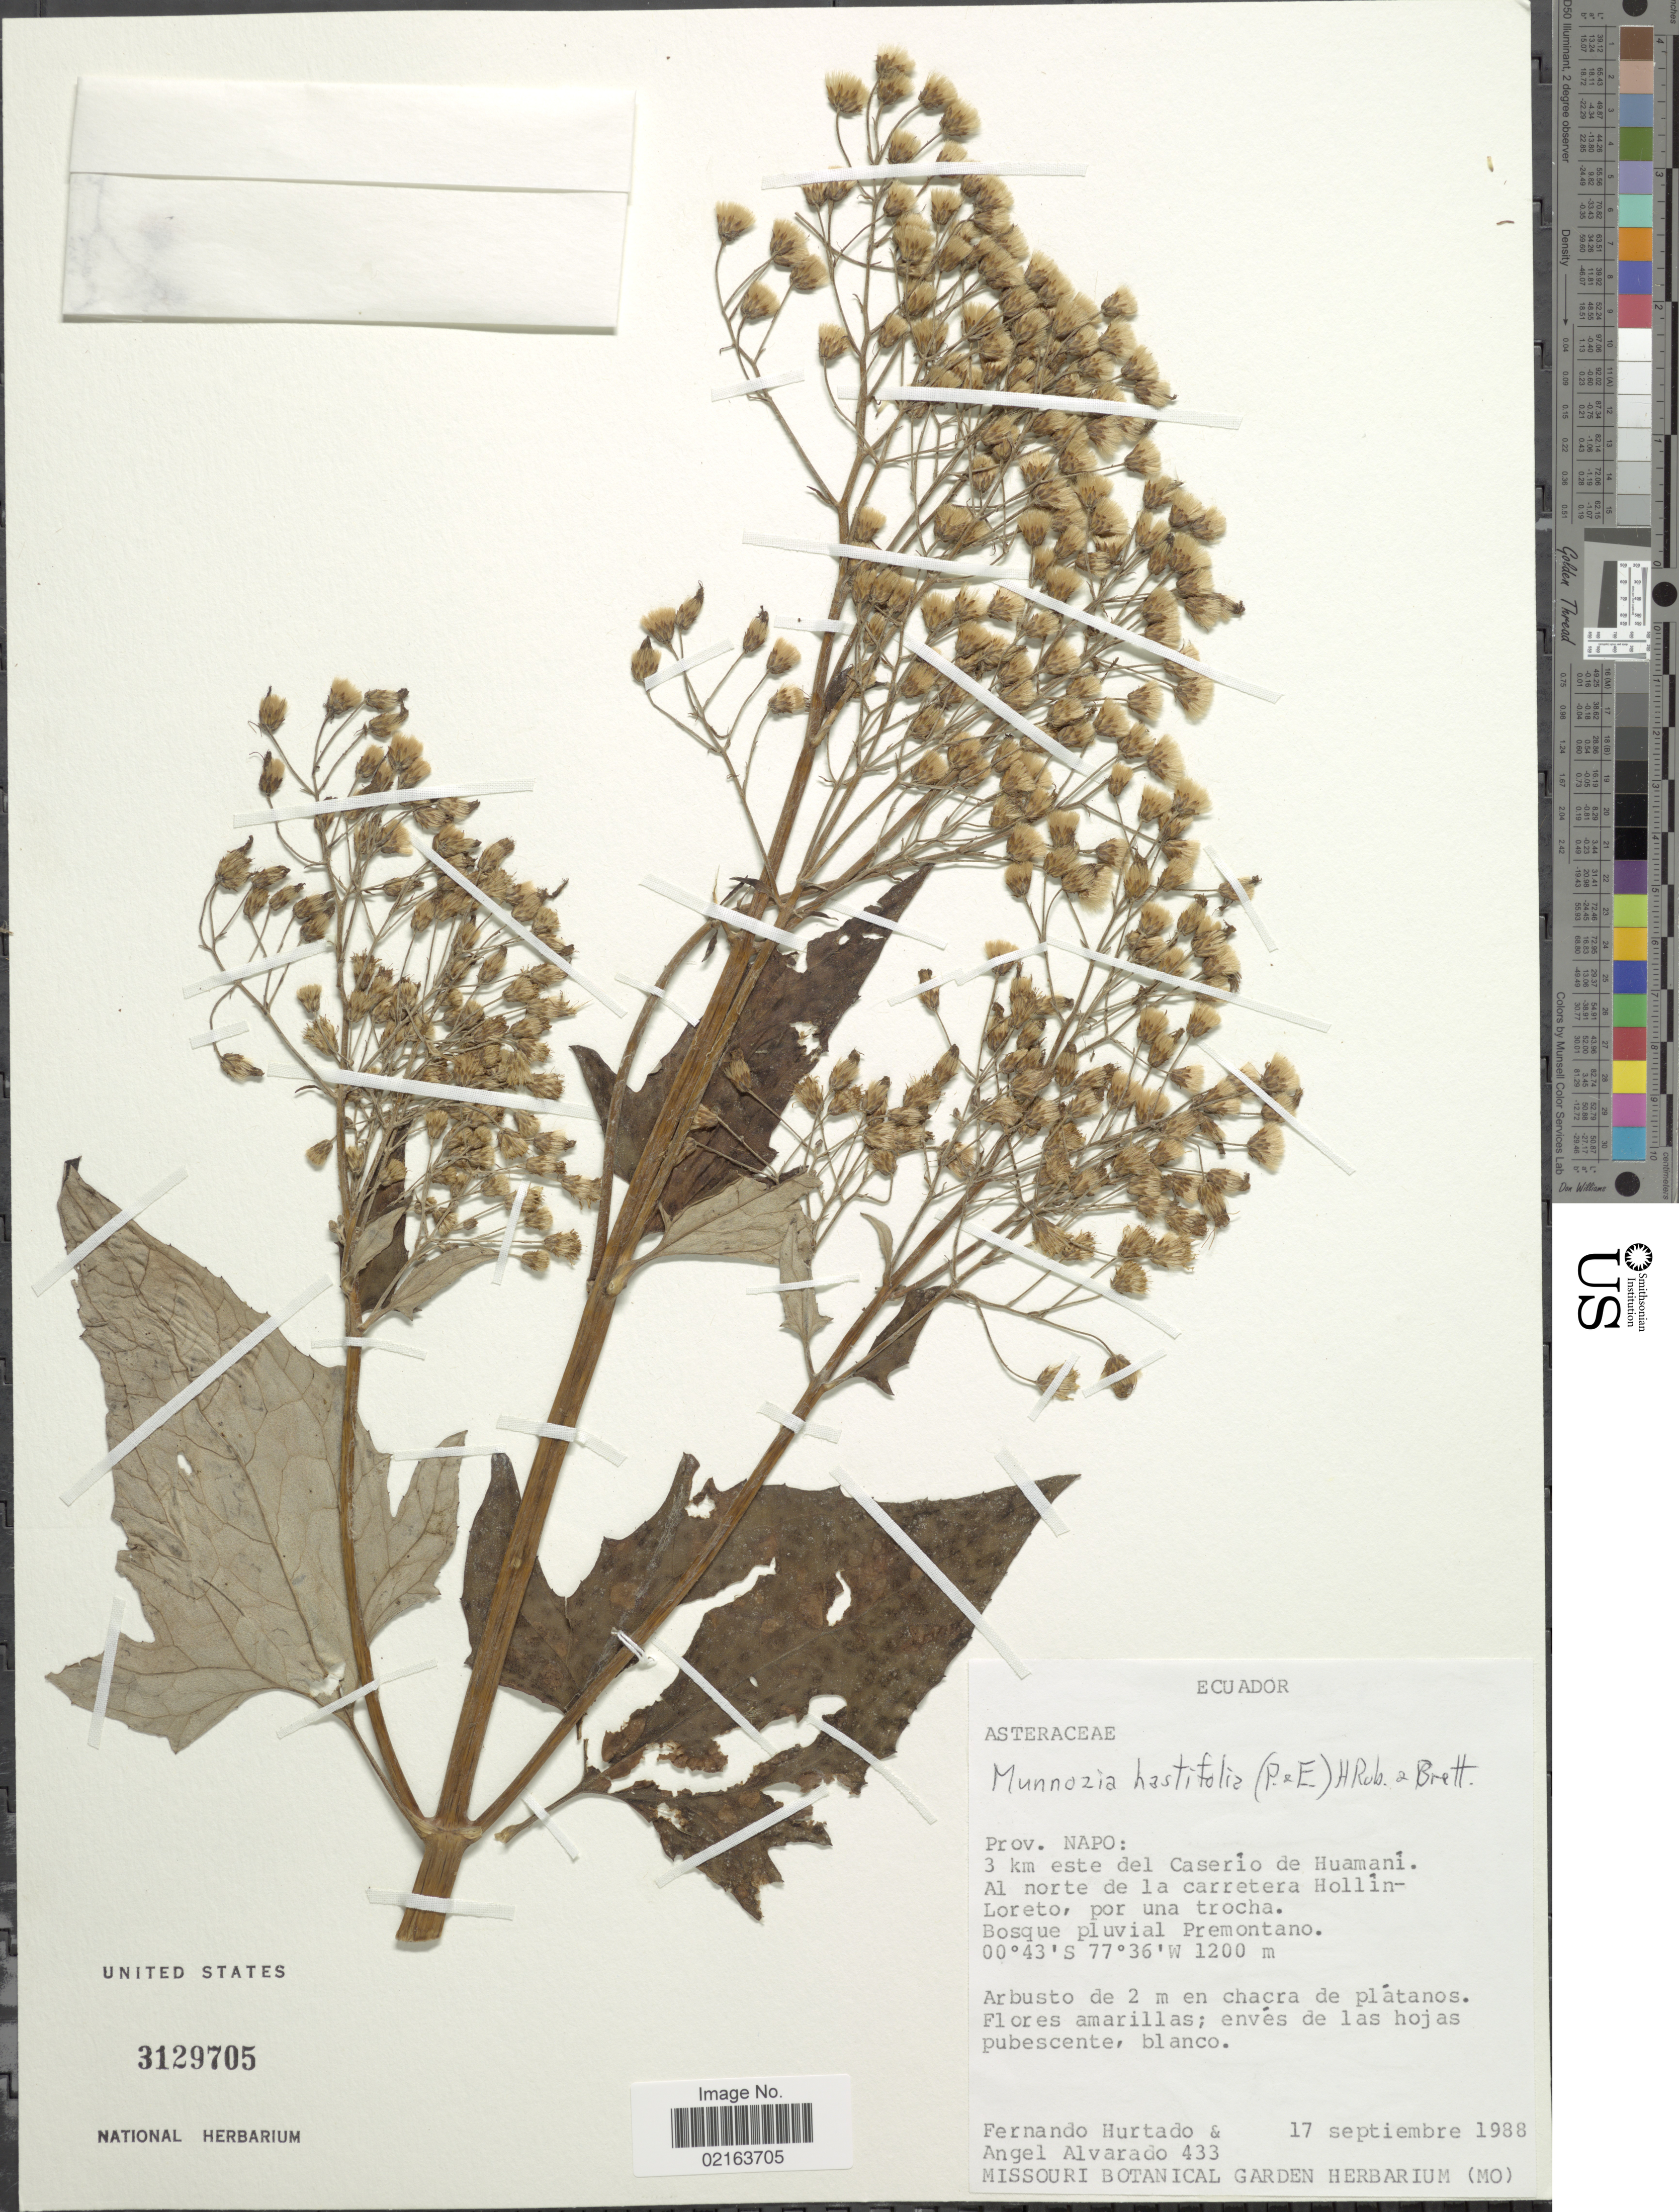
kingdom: Plantae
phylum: Tracheophyta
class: Magnoliopsida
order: Asterales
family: Asteraceae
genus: Munnozia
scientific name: Munnozia hastifolia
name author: (Poepp.) H. Rob. & Brettell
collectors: F. Hurtado & A. Alvarado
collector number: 433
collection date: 1988-09-17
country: Ecuador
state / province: Napo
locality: Prov. Napo, 3 km este del Caserio de Huamani, Al norte de la carretera Hollin-Loreto, por una trocha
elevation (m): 1200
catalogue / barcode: US 3129705